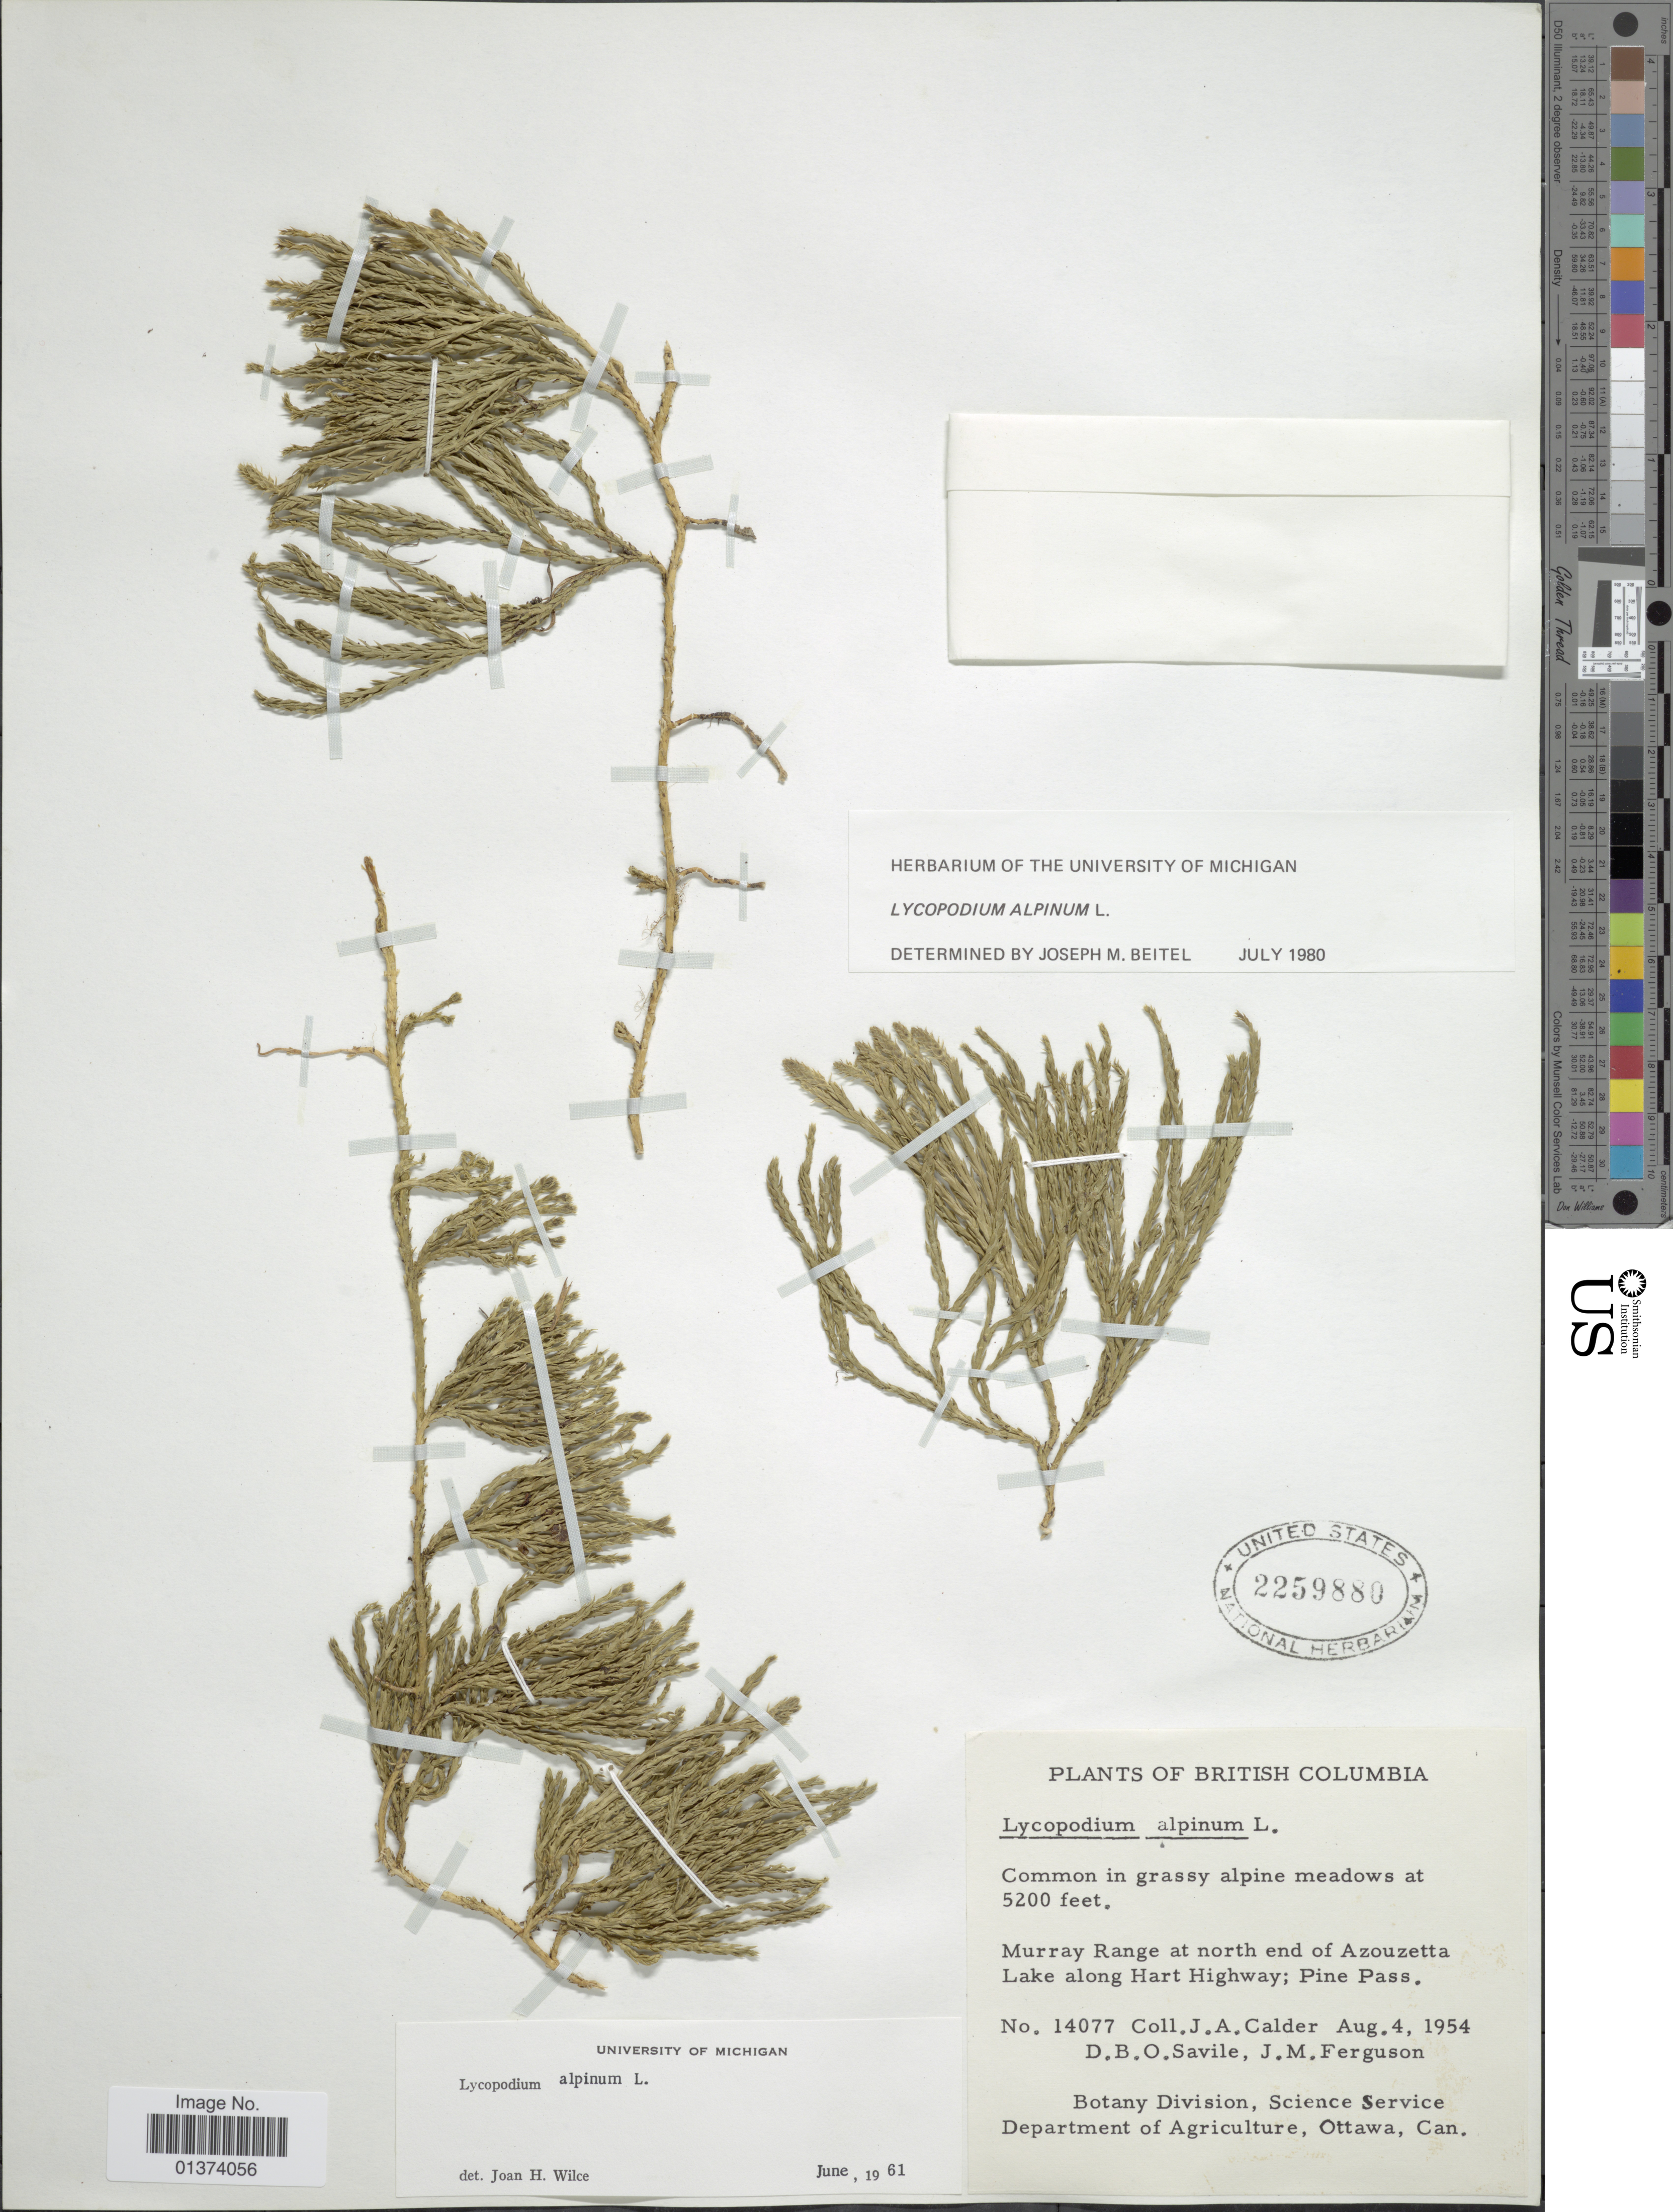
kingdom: Plantae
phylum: Tracheophyta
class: Lycopodiopsida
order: Lycopodiales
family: Lycopodiaceae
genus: Diphasiastrum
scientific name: Diphasiastrum alpinum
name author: (L.) Holub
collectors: J. A. Calder, D. Savile & J. M. Ferguson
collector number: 14077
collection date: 1954-08-04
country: Canada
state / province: British Columbia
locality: Murray Range at north end of Azouzetta Lake along Hart Highway; Pine Pass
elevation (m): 1585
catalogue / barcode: US 2259880